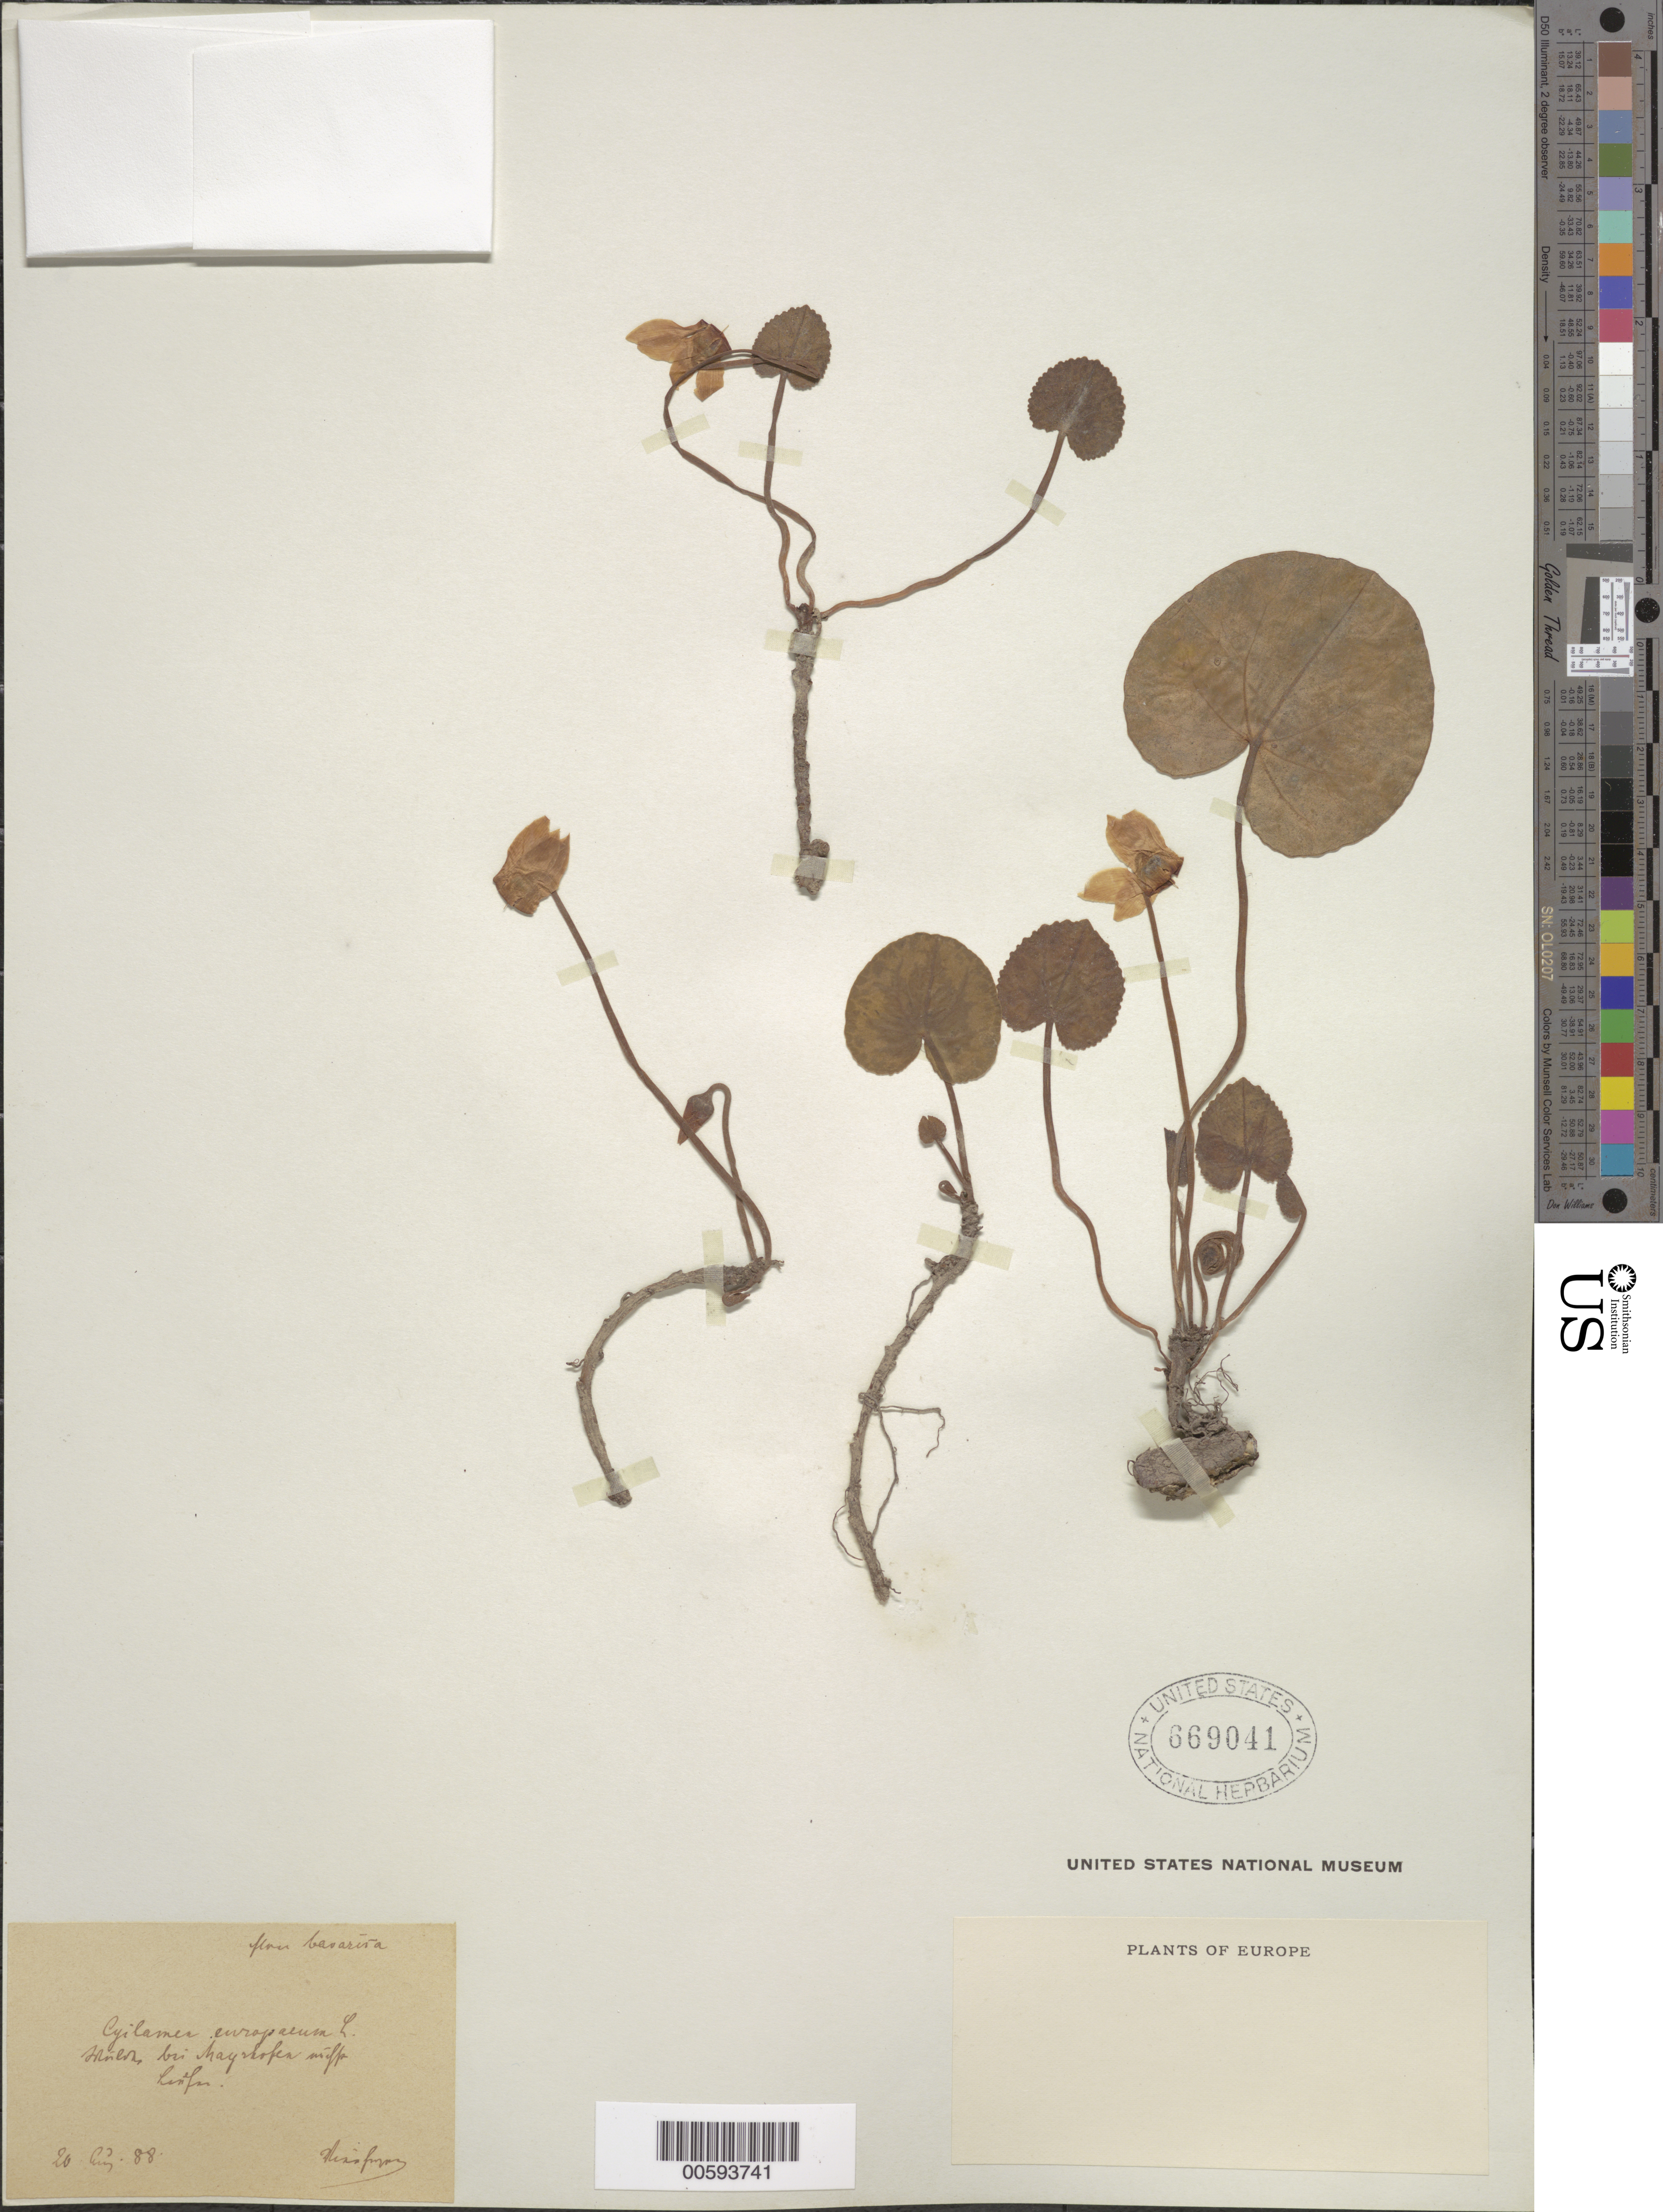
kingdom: Plantae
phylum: Tracheophyta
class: Magnoliopsida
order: Ericales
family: Primulaceae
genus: Cyclamen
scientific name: Cyclamen europaeum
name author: L.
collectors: F. Vierhapper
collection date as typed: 26 Aug 1888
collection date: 1888-08-26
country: Austria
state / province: Tirol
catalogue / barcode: US 669041